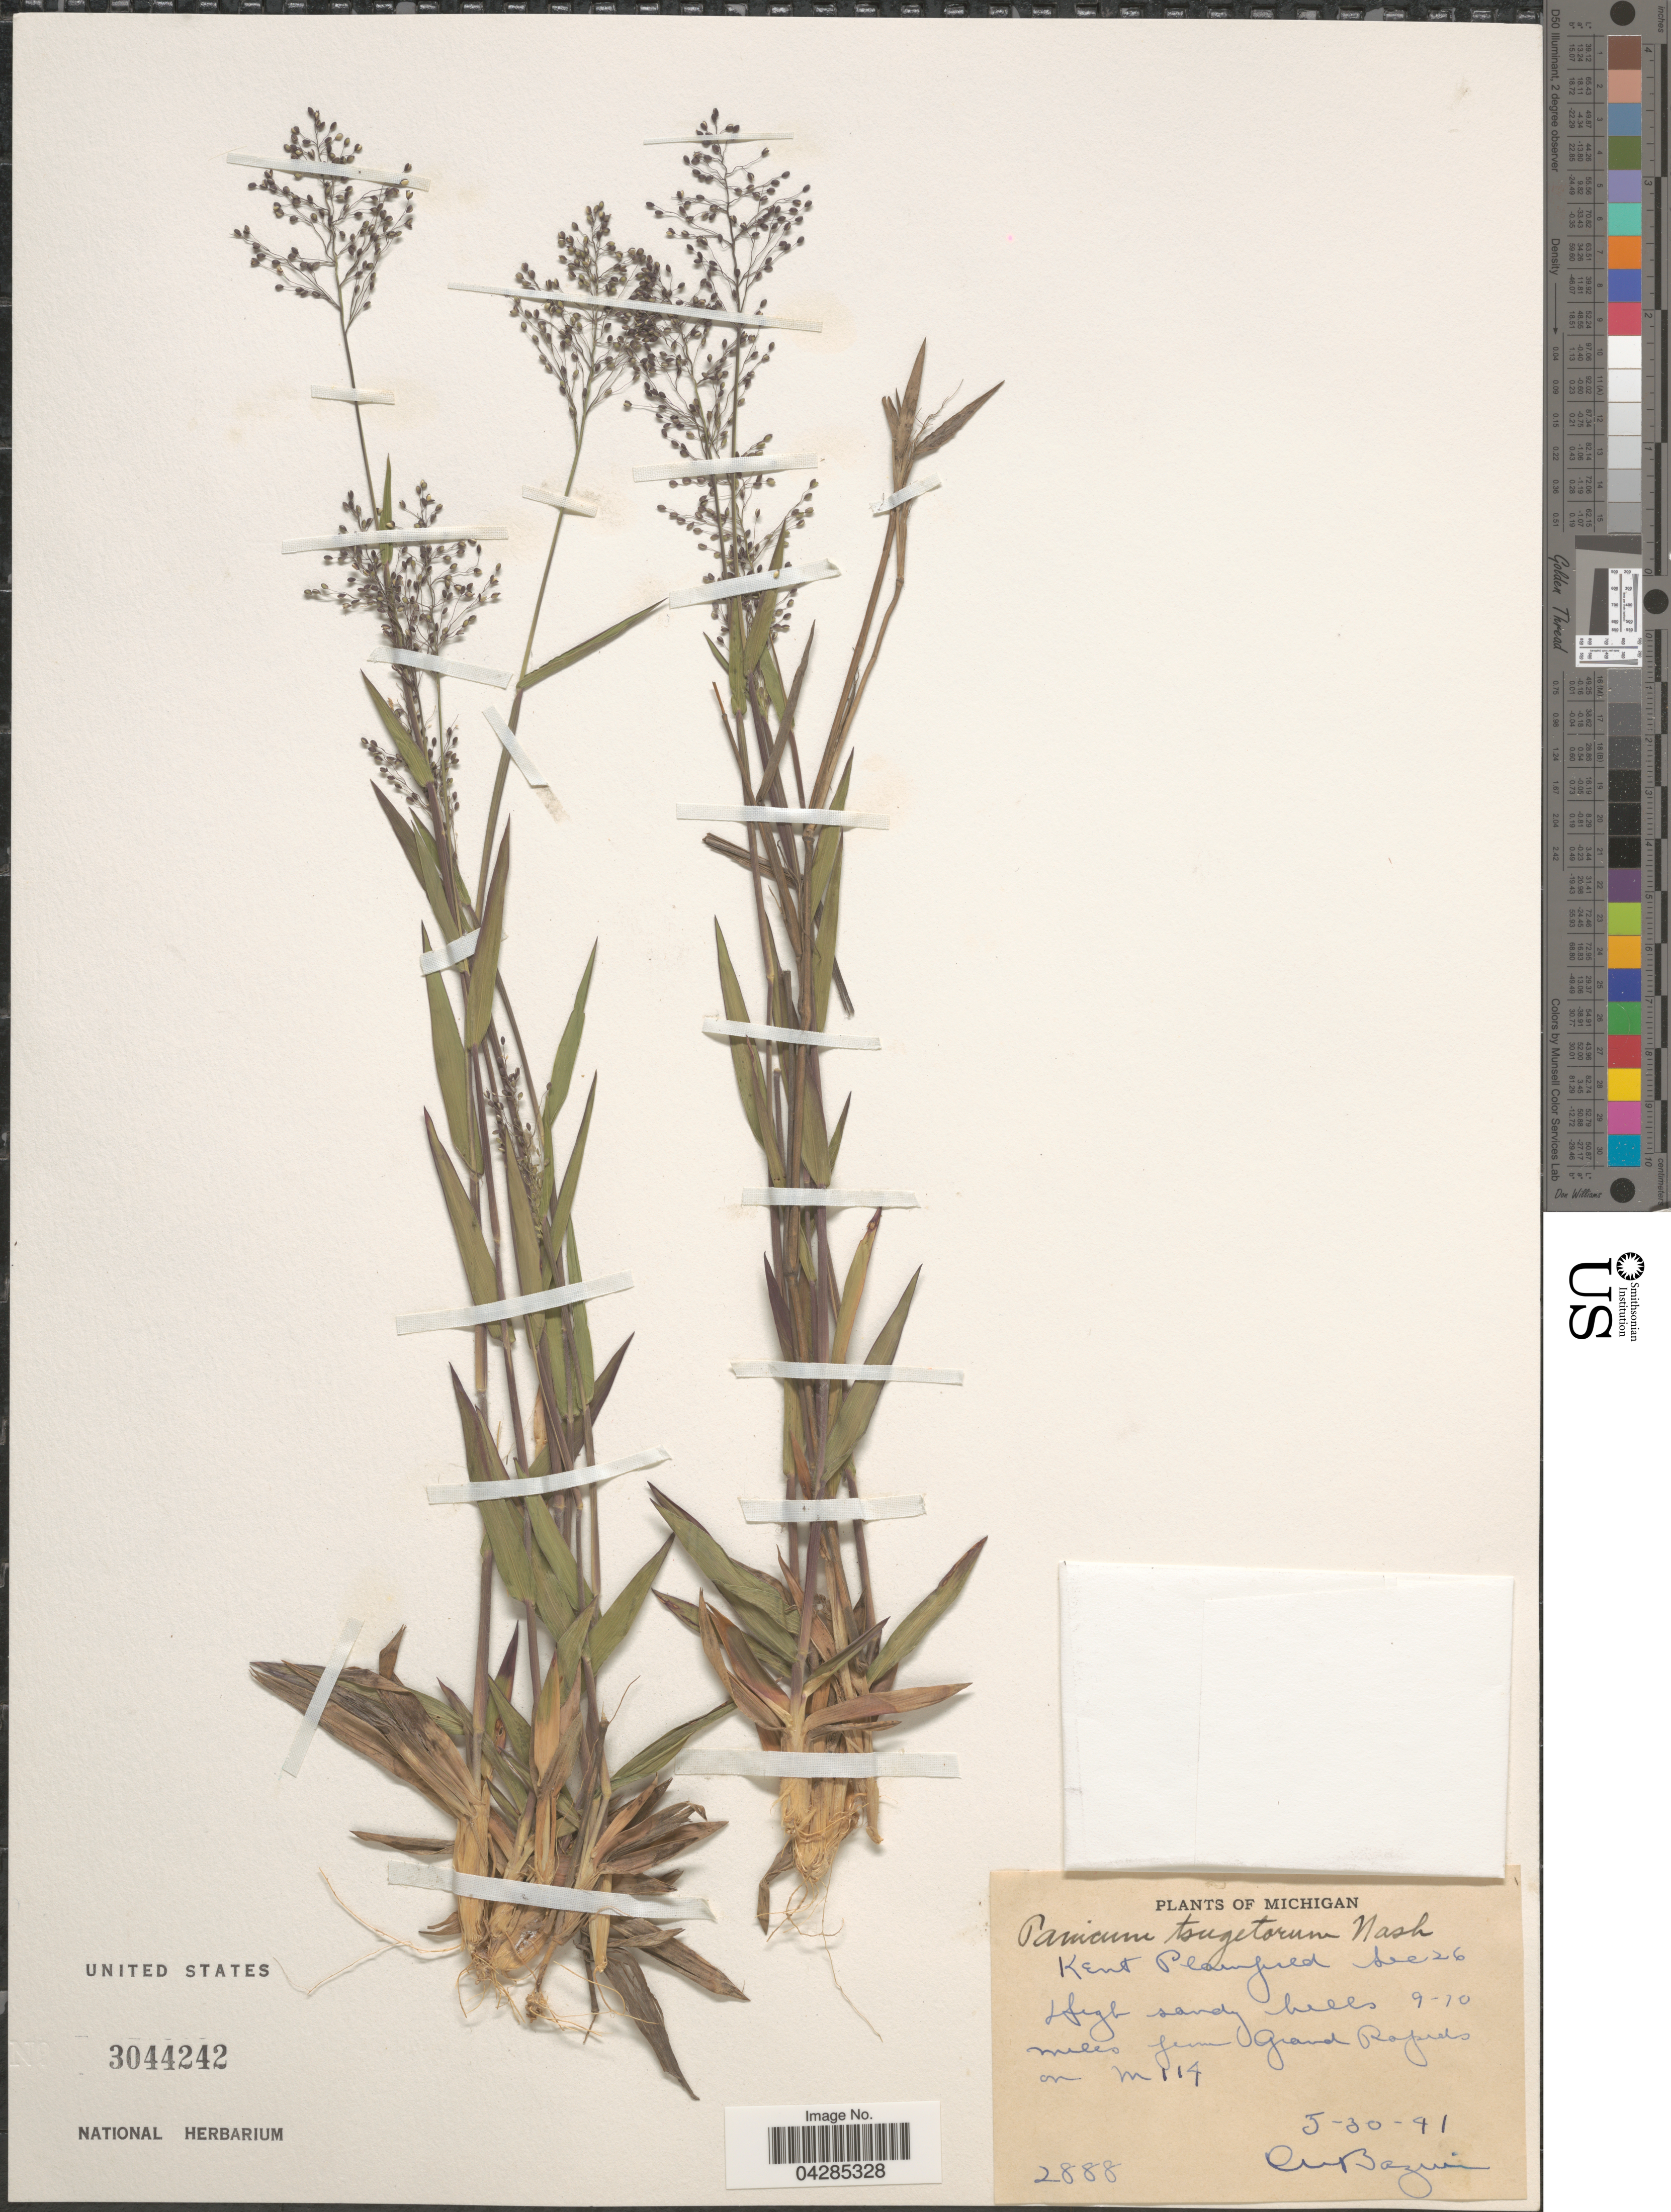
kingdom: Plantae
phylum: Tracheophyta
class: Liliopsida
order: Poales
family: Poaceae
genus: Dichanthelium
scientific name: Dichanthelium portoricense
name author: (Desv. ex Ham.) B.F. Hansen & Wunderlin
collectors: C. Bazuin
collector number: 2888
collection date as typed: Transcribed d/m/y: 30/5/41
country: United States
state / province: Michigan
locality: Kent Plainfield Sec 26 High sandy hills 9-10 miles from Grand Rapids on M114.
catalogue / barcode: US 3044242